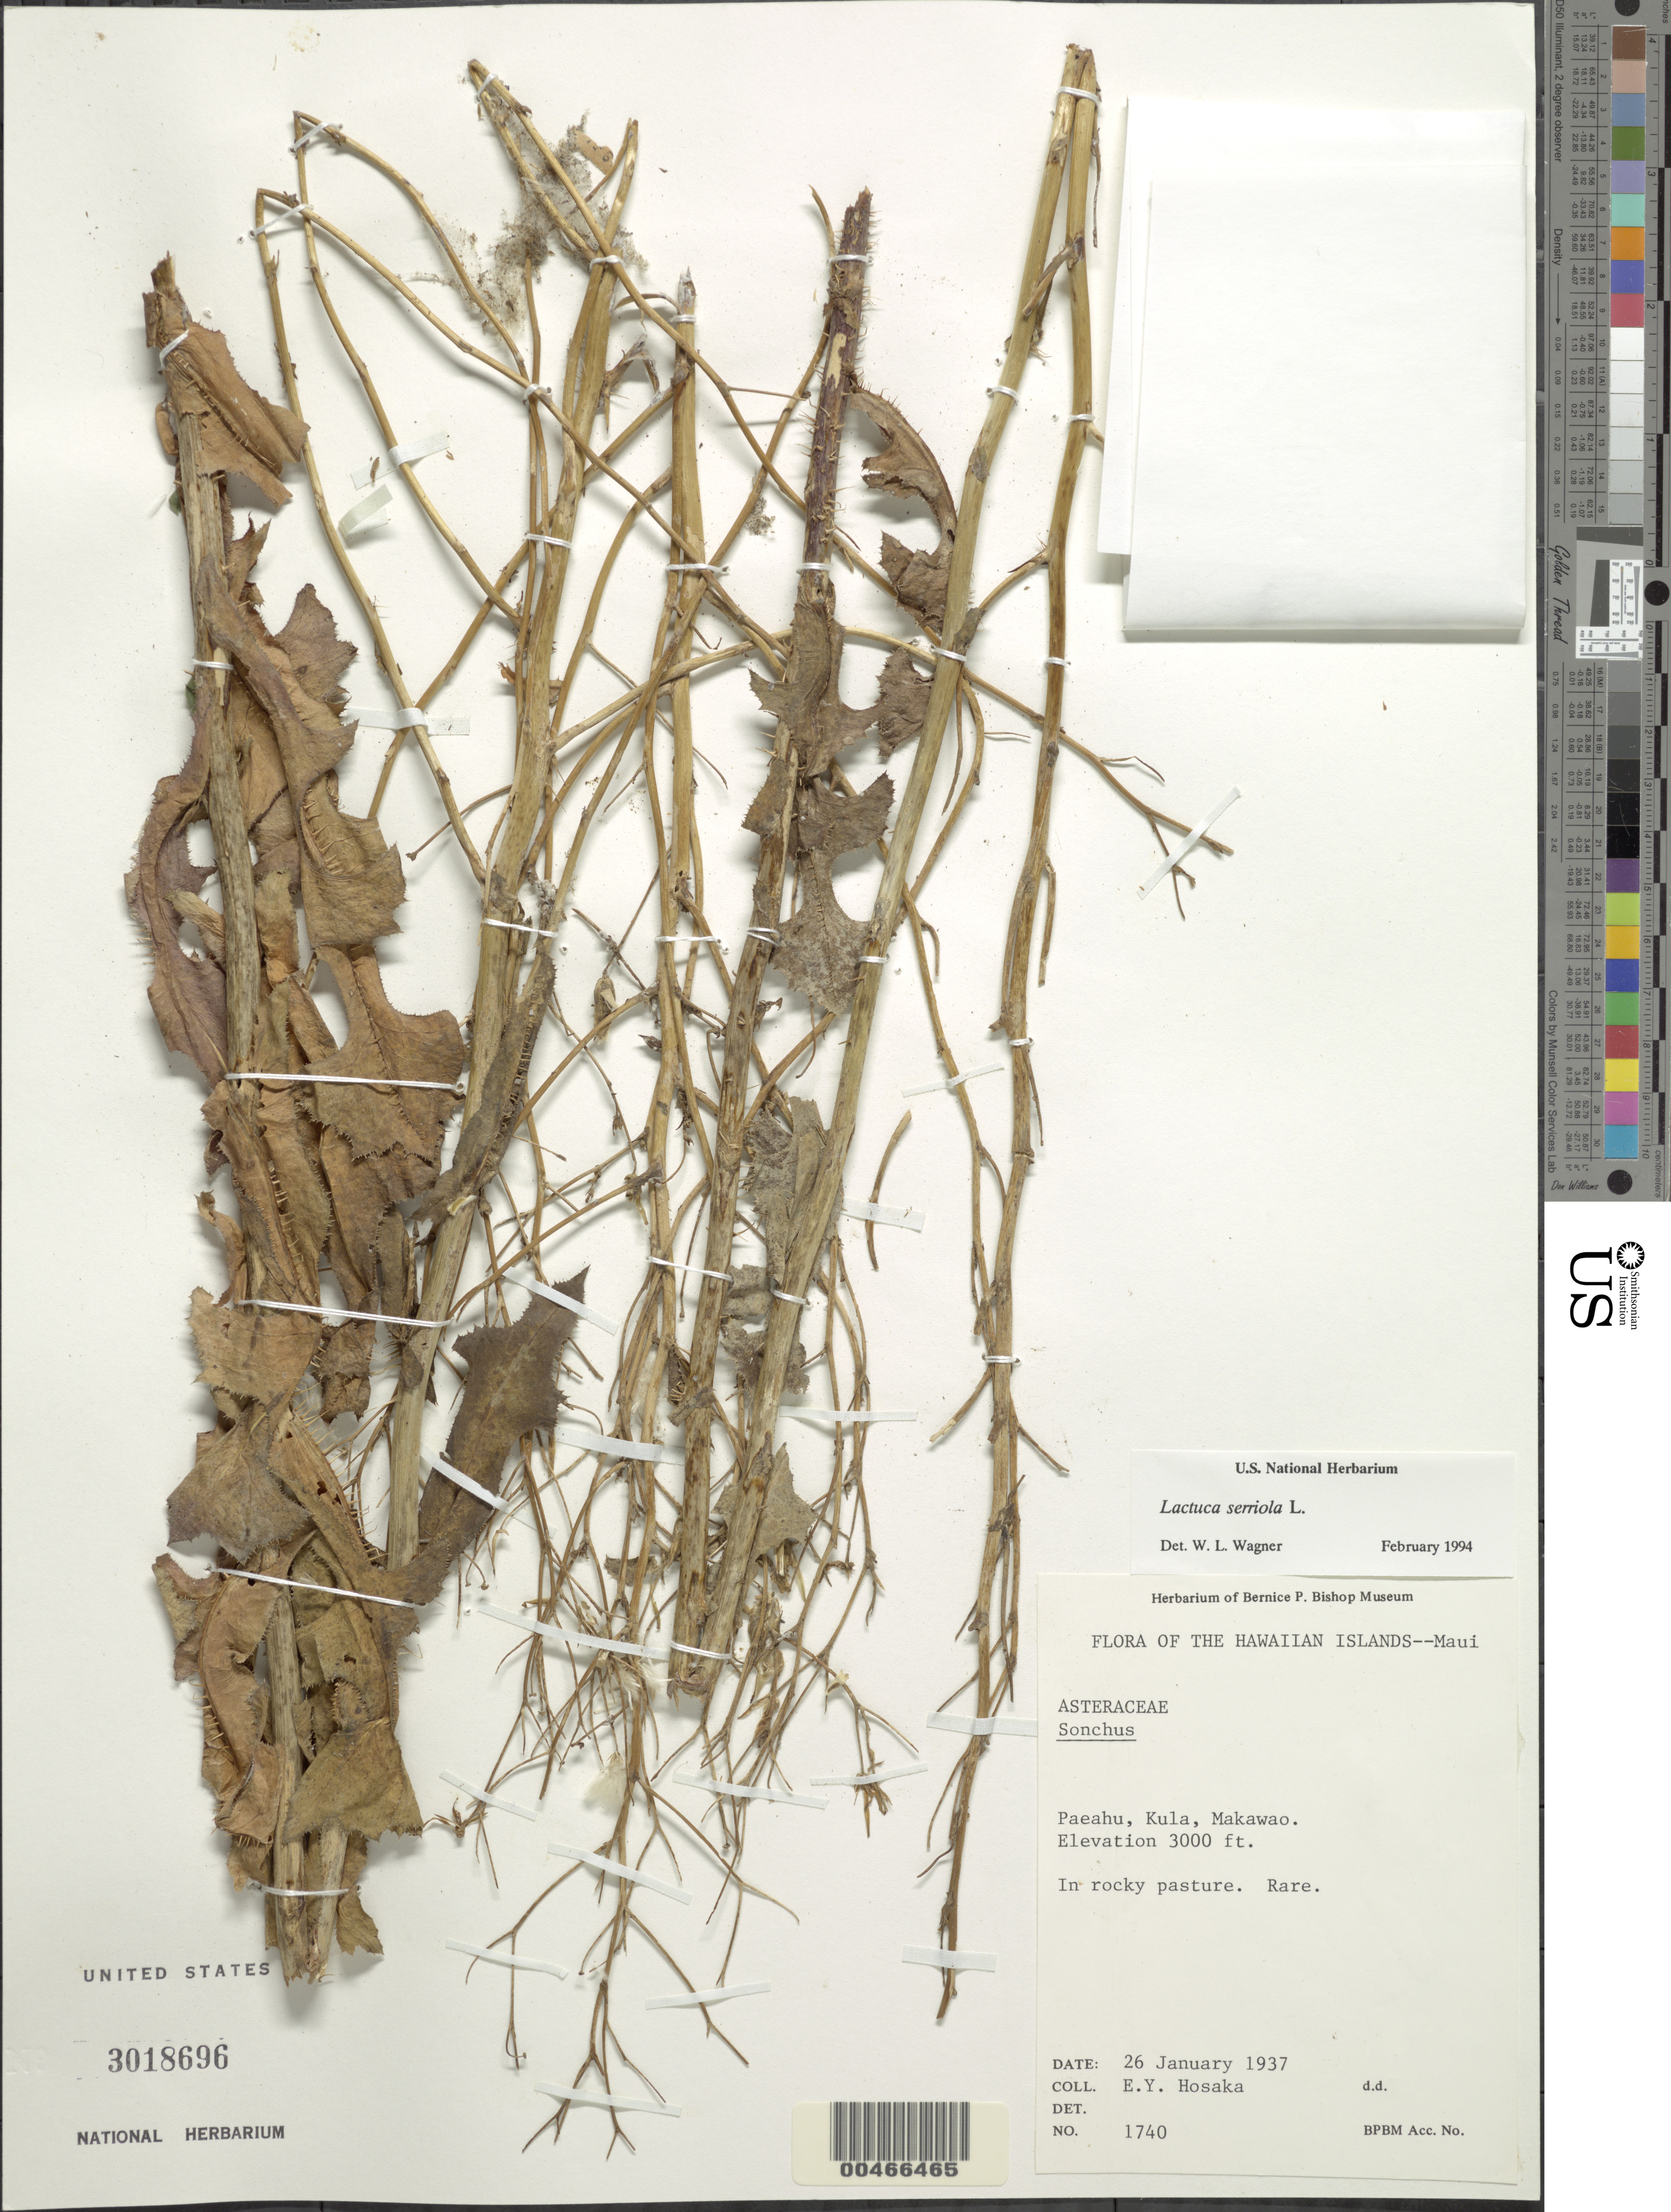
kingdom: Plantae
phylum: Tracheophyta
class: Magnoliopsida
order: Asterales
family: Asteraceae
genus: Lactuca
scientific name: Lactuca sativa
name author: L.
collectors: E. Y. Hosaka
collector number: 1740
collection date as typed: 26 Jan 1937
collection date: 1937-01-26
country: United States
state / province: Hawaii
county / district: Maui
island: Maui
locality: Paeahu, Kula, Makawao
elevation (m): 914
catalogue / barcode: US 3018696